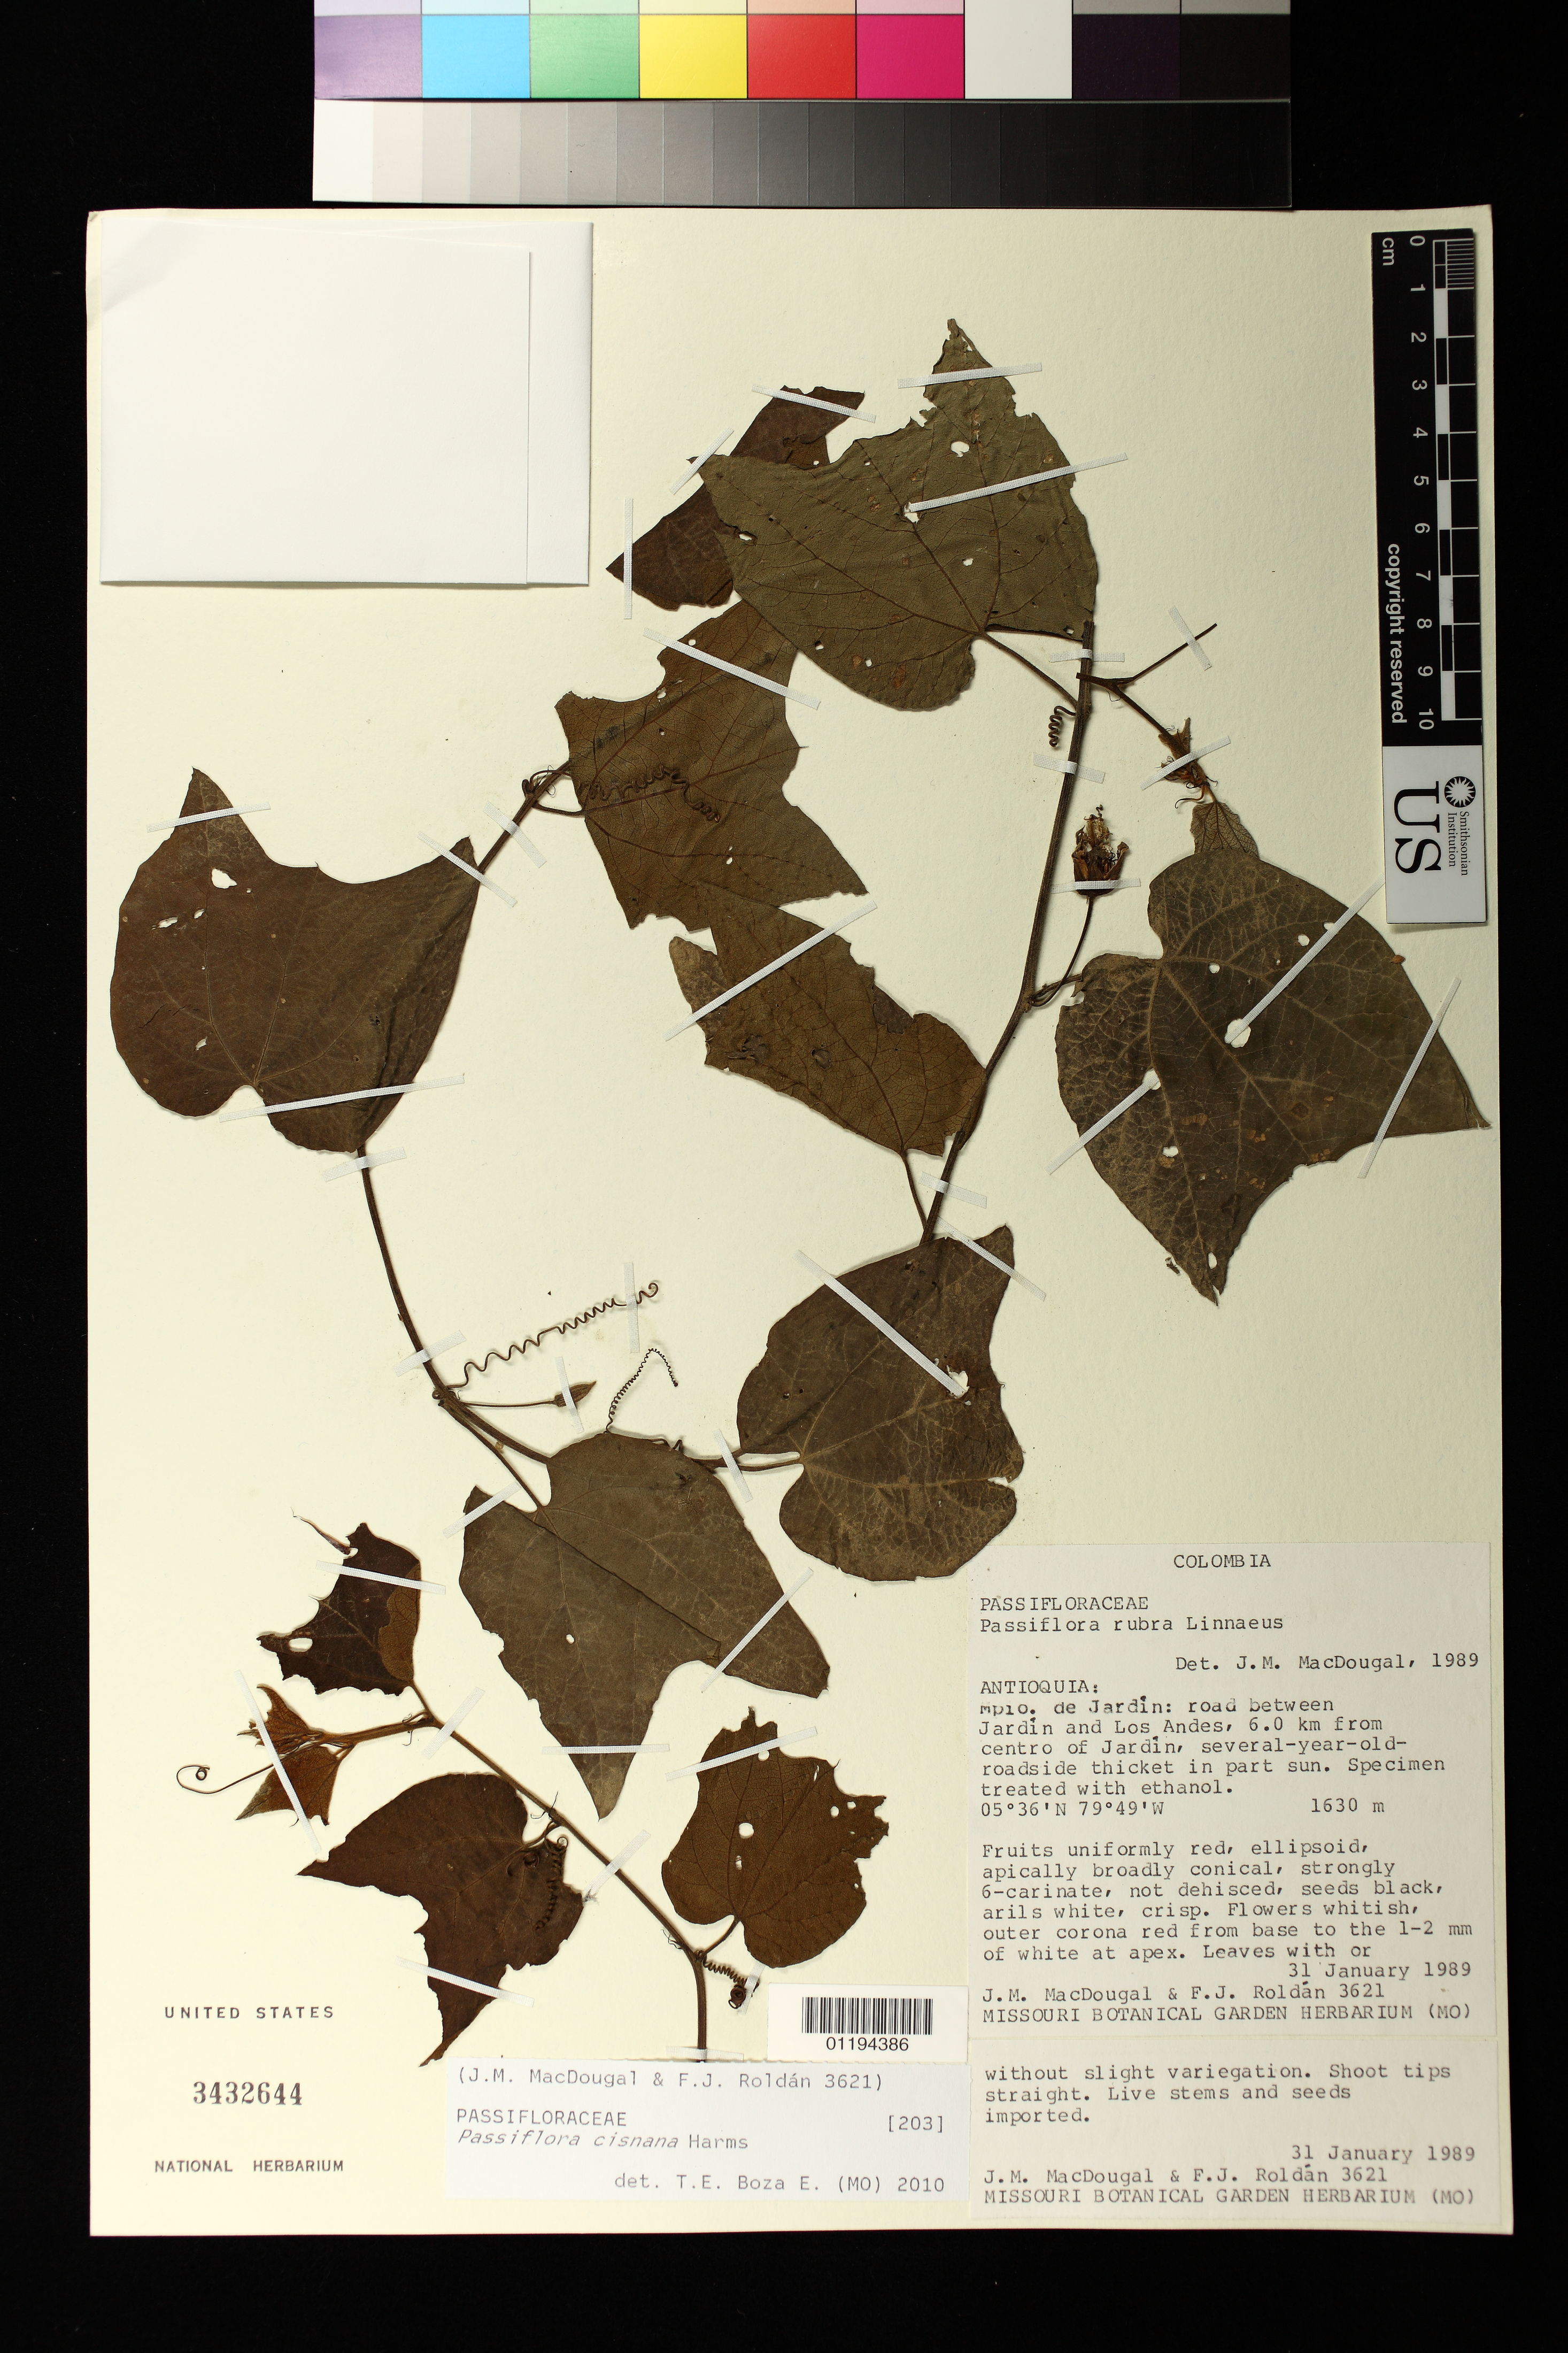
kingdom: Plantae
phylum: Tracheophyta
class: Magnoliopsida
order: Malpighiales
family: Passifloraceae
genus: Passiflora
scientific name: Passiflora cisnana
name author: Harms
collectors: J. M. MacDougal & F. J. Roldán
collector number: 3621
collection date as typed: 31 Jan 1989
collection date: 1989-01-31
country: Colombia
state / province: Antioquia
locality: Mpio: de Jardin: road between Jardin and Los Andes, 6.0 km from centro of Jardin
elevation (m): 1630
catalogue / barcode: US 3432644